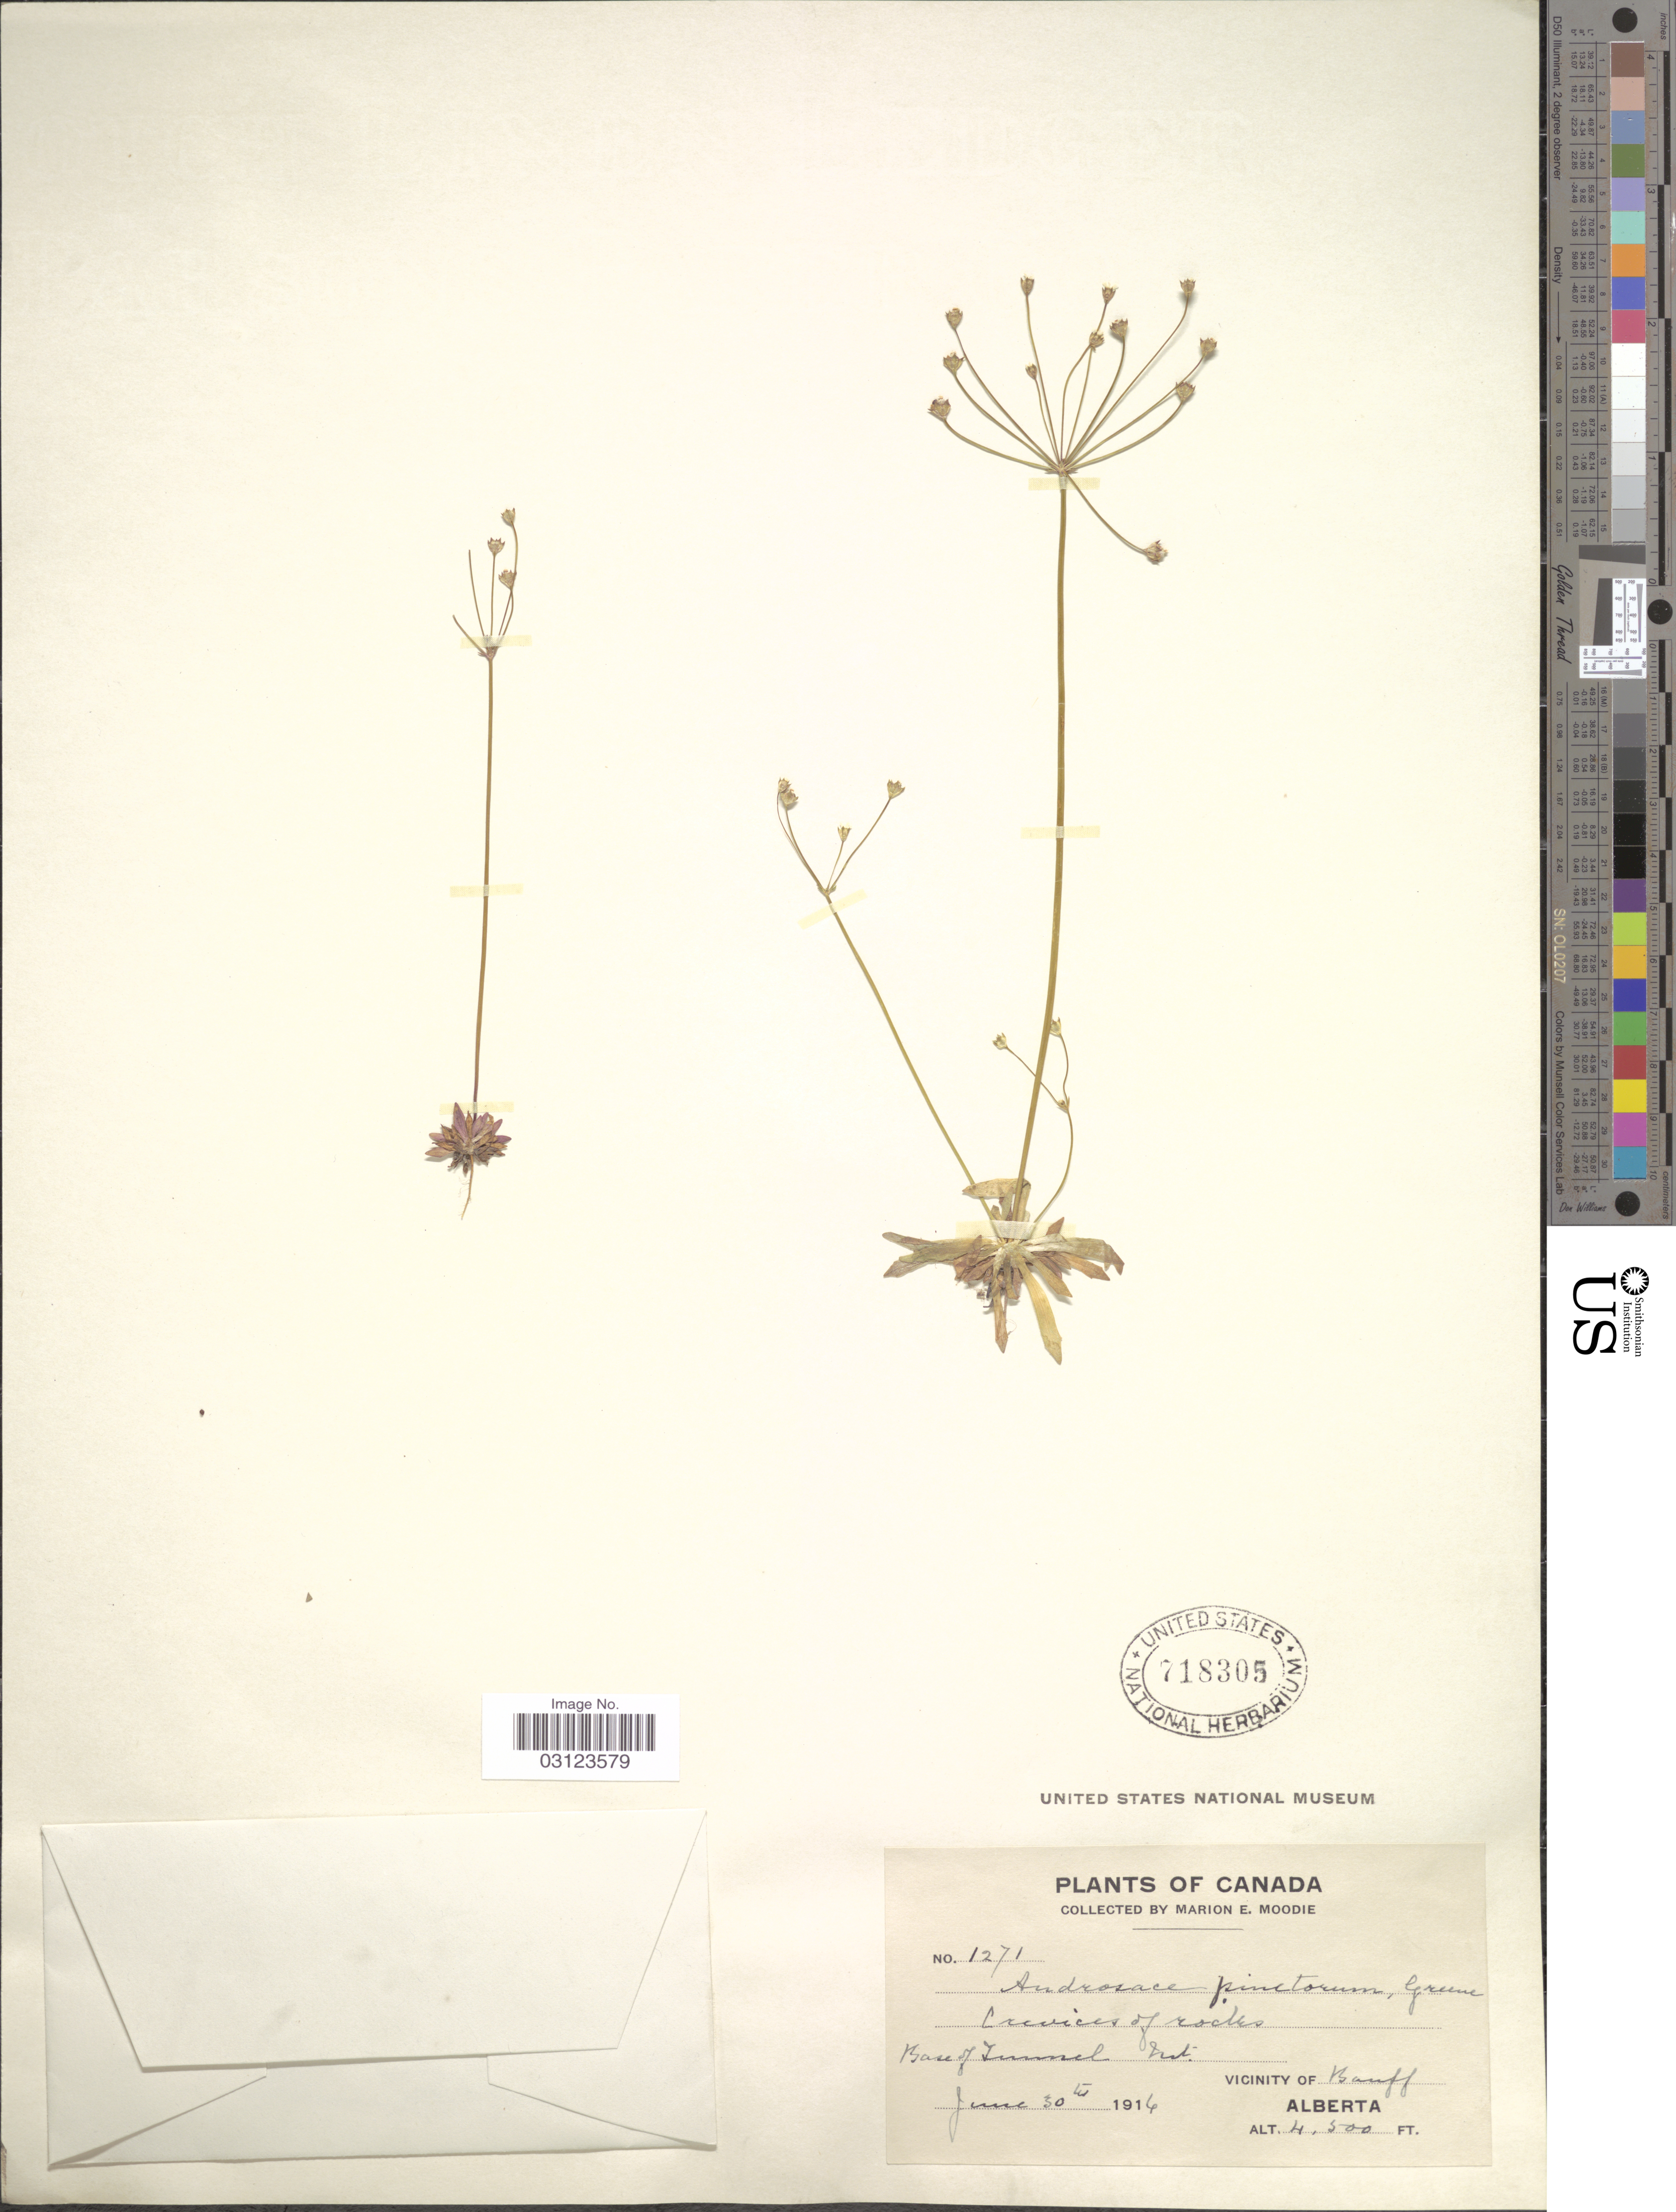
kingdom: Plantae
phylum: Tracheophyta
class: Magnoliopsida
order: Ericales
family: Primulaceae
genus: Androsace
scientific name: Androsace septentrionalis var. puberulenta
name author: (Rydb.) R. Knuth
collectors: M. E. Moodie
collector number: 1271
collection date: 1916-06-30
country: Canada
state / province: Alberta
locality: Base of Tunnel Mt. Vicinity of Banff.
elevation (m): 1372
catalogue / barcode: US 718305